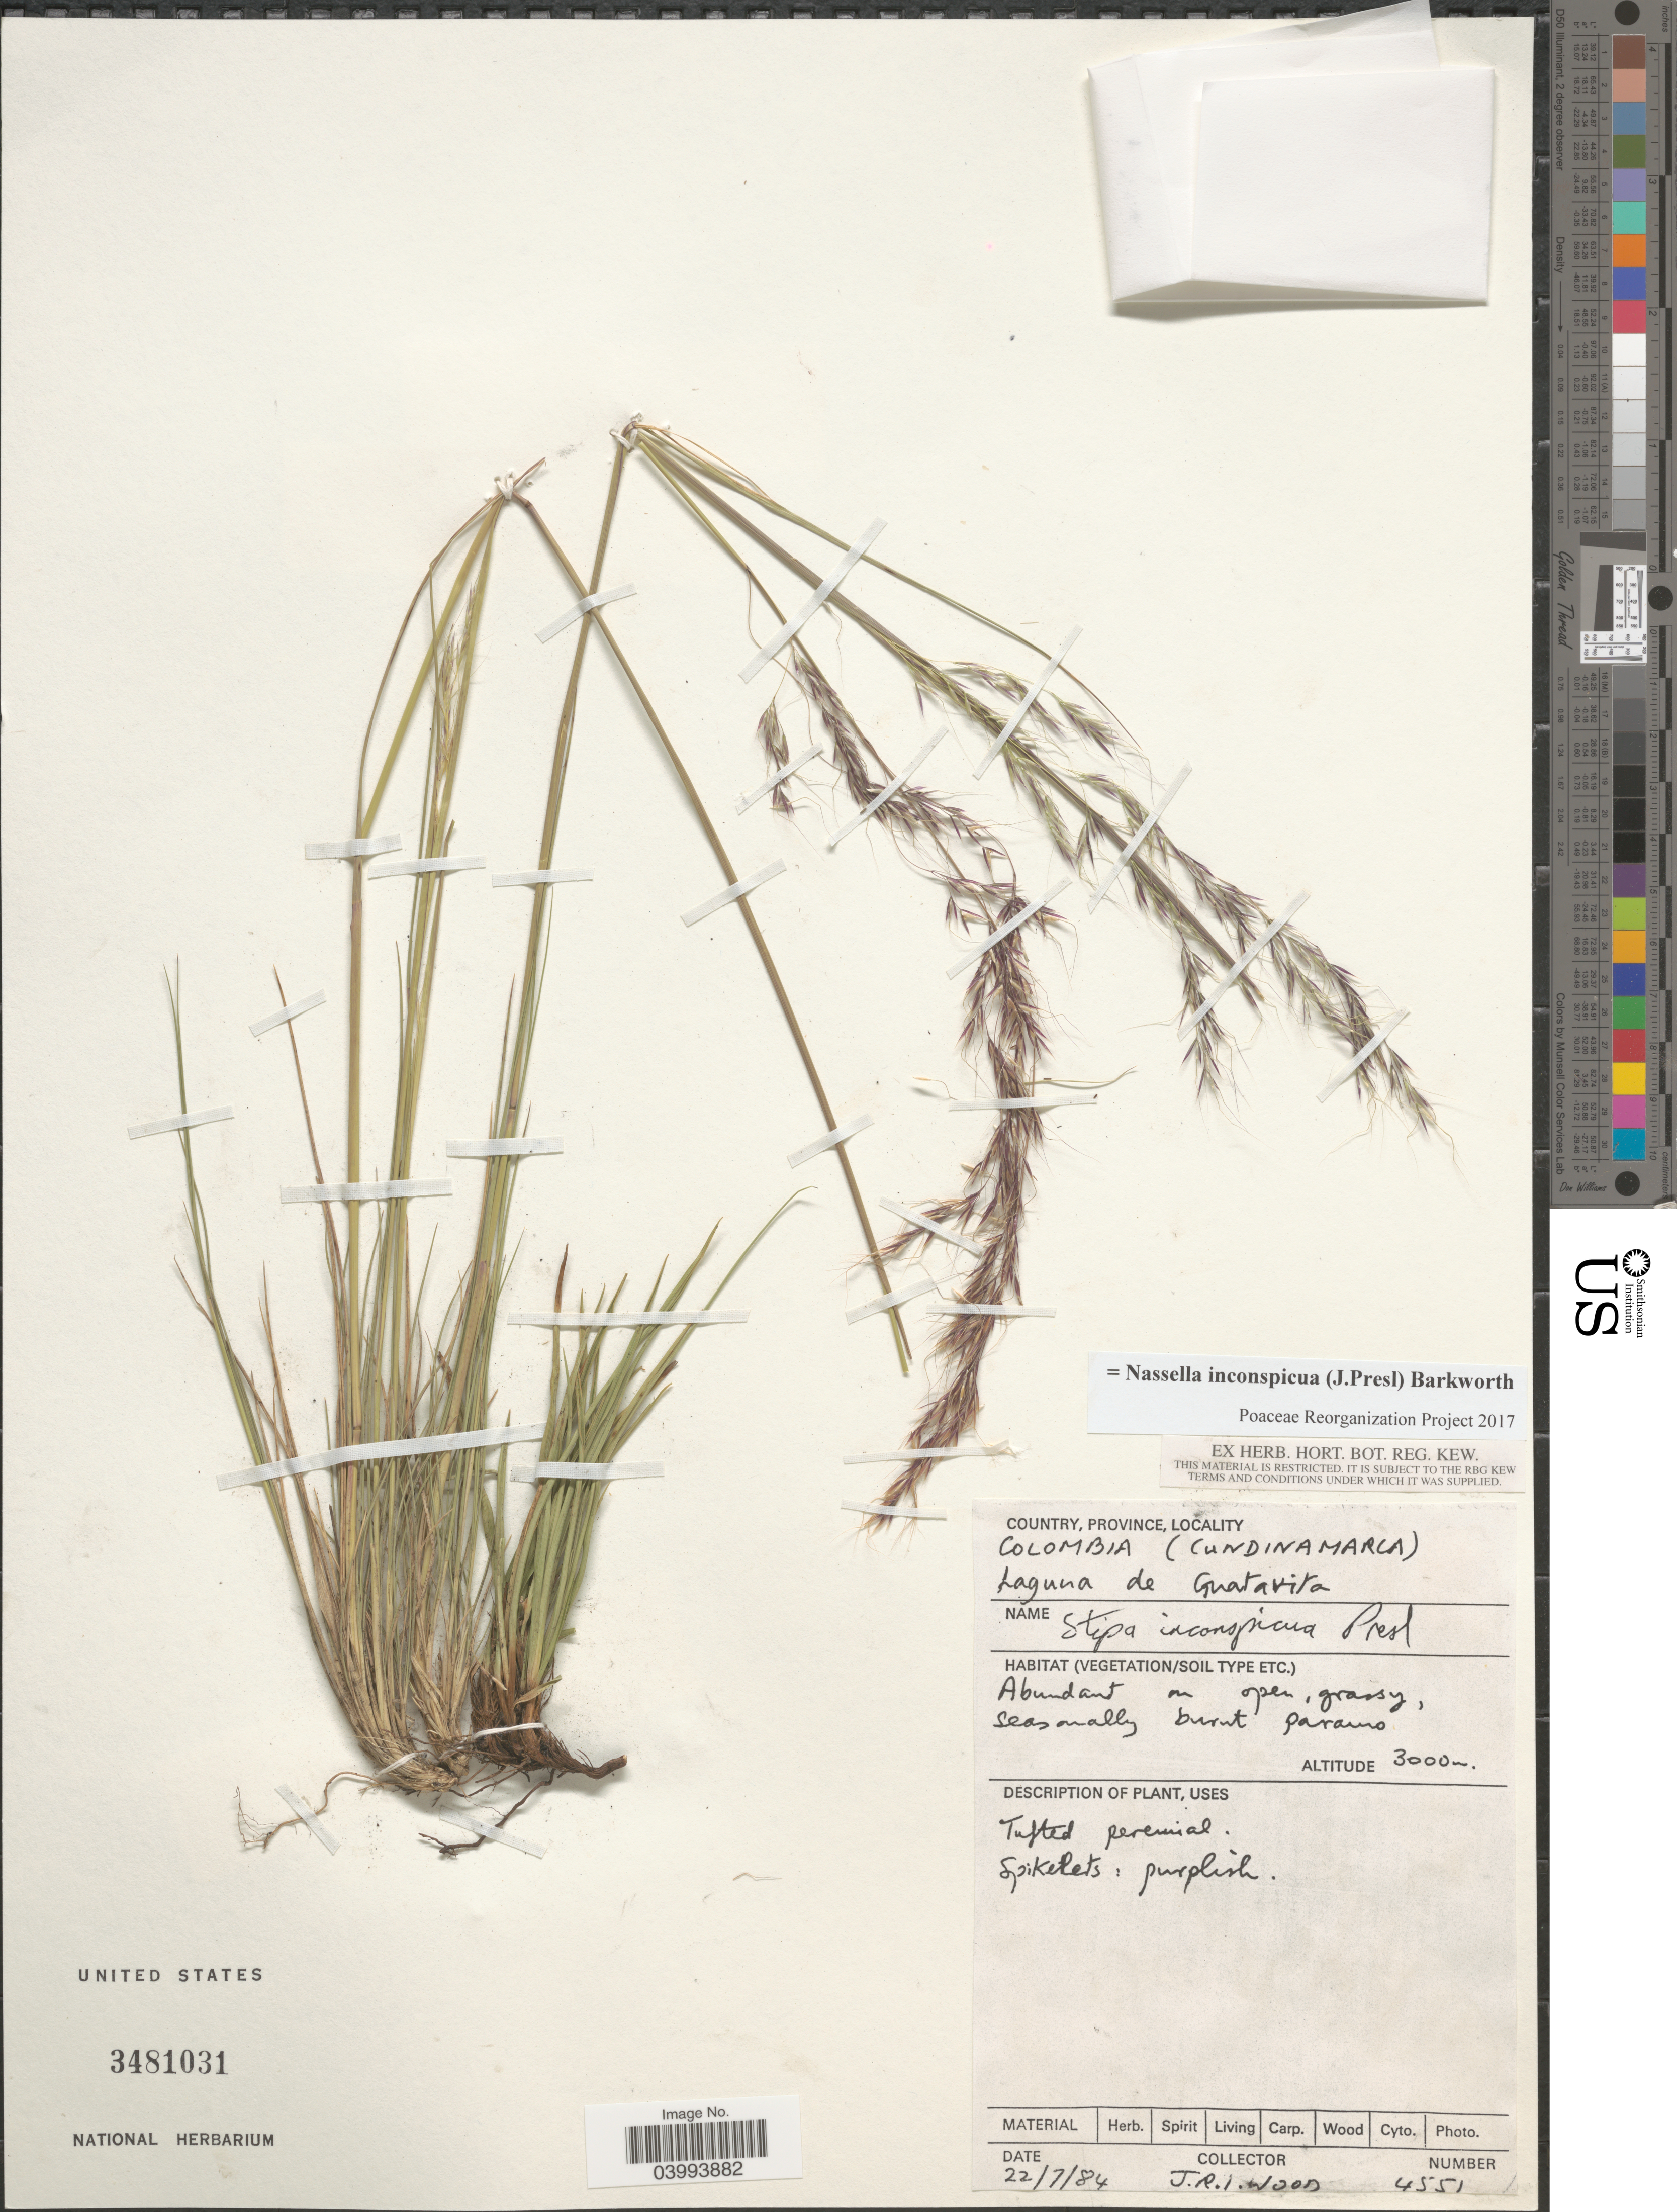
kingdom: Plantae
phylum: Tracheophyta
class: Liliopsida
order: Poales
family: Poaceae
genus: Nassella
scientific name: Nassella inconspicua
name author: (J. Presl) Barkworth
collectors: J. R. I. Wood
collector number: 4551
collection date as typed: Transcribed d/m/y: 22/7/84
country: Colombia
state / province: Cundinamarca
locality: Laguna de Guatavita.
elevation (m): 3000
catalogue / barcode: US 3481031